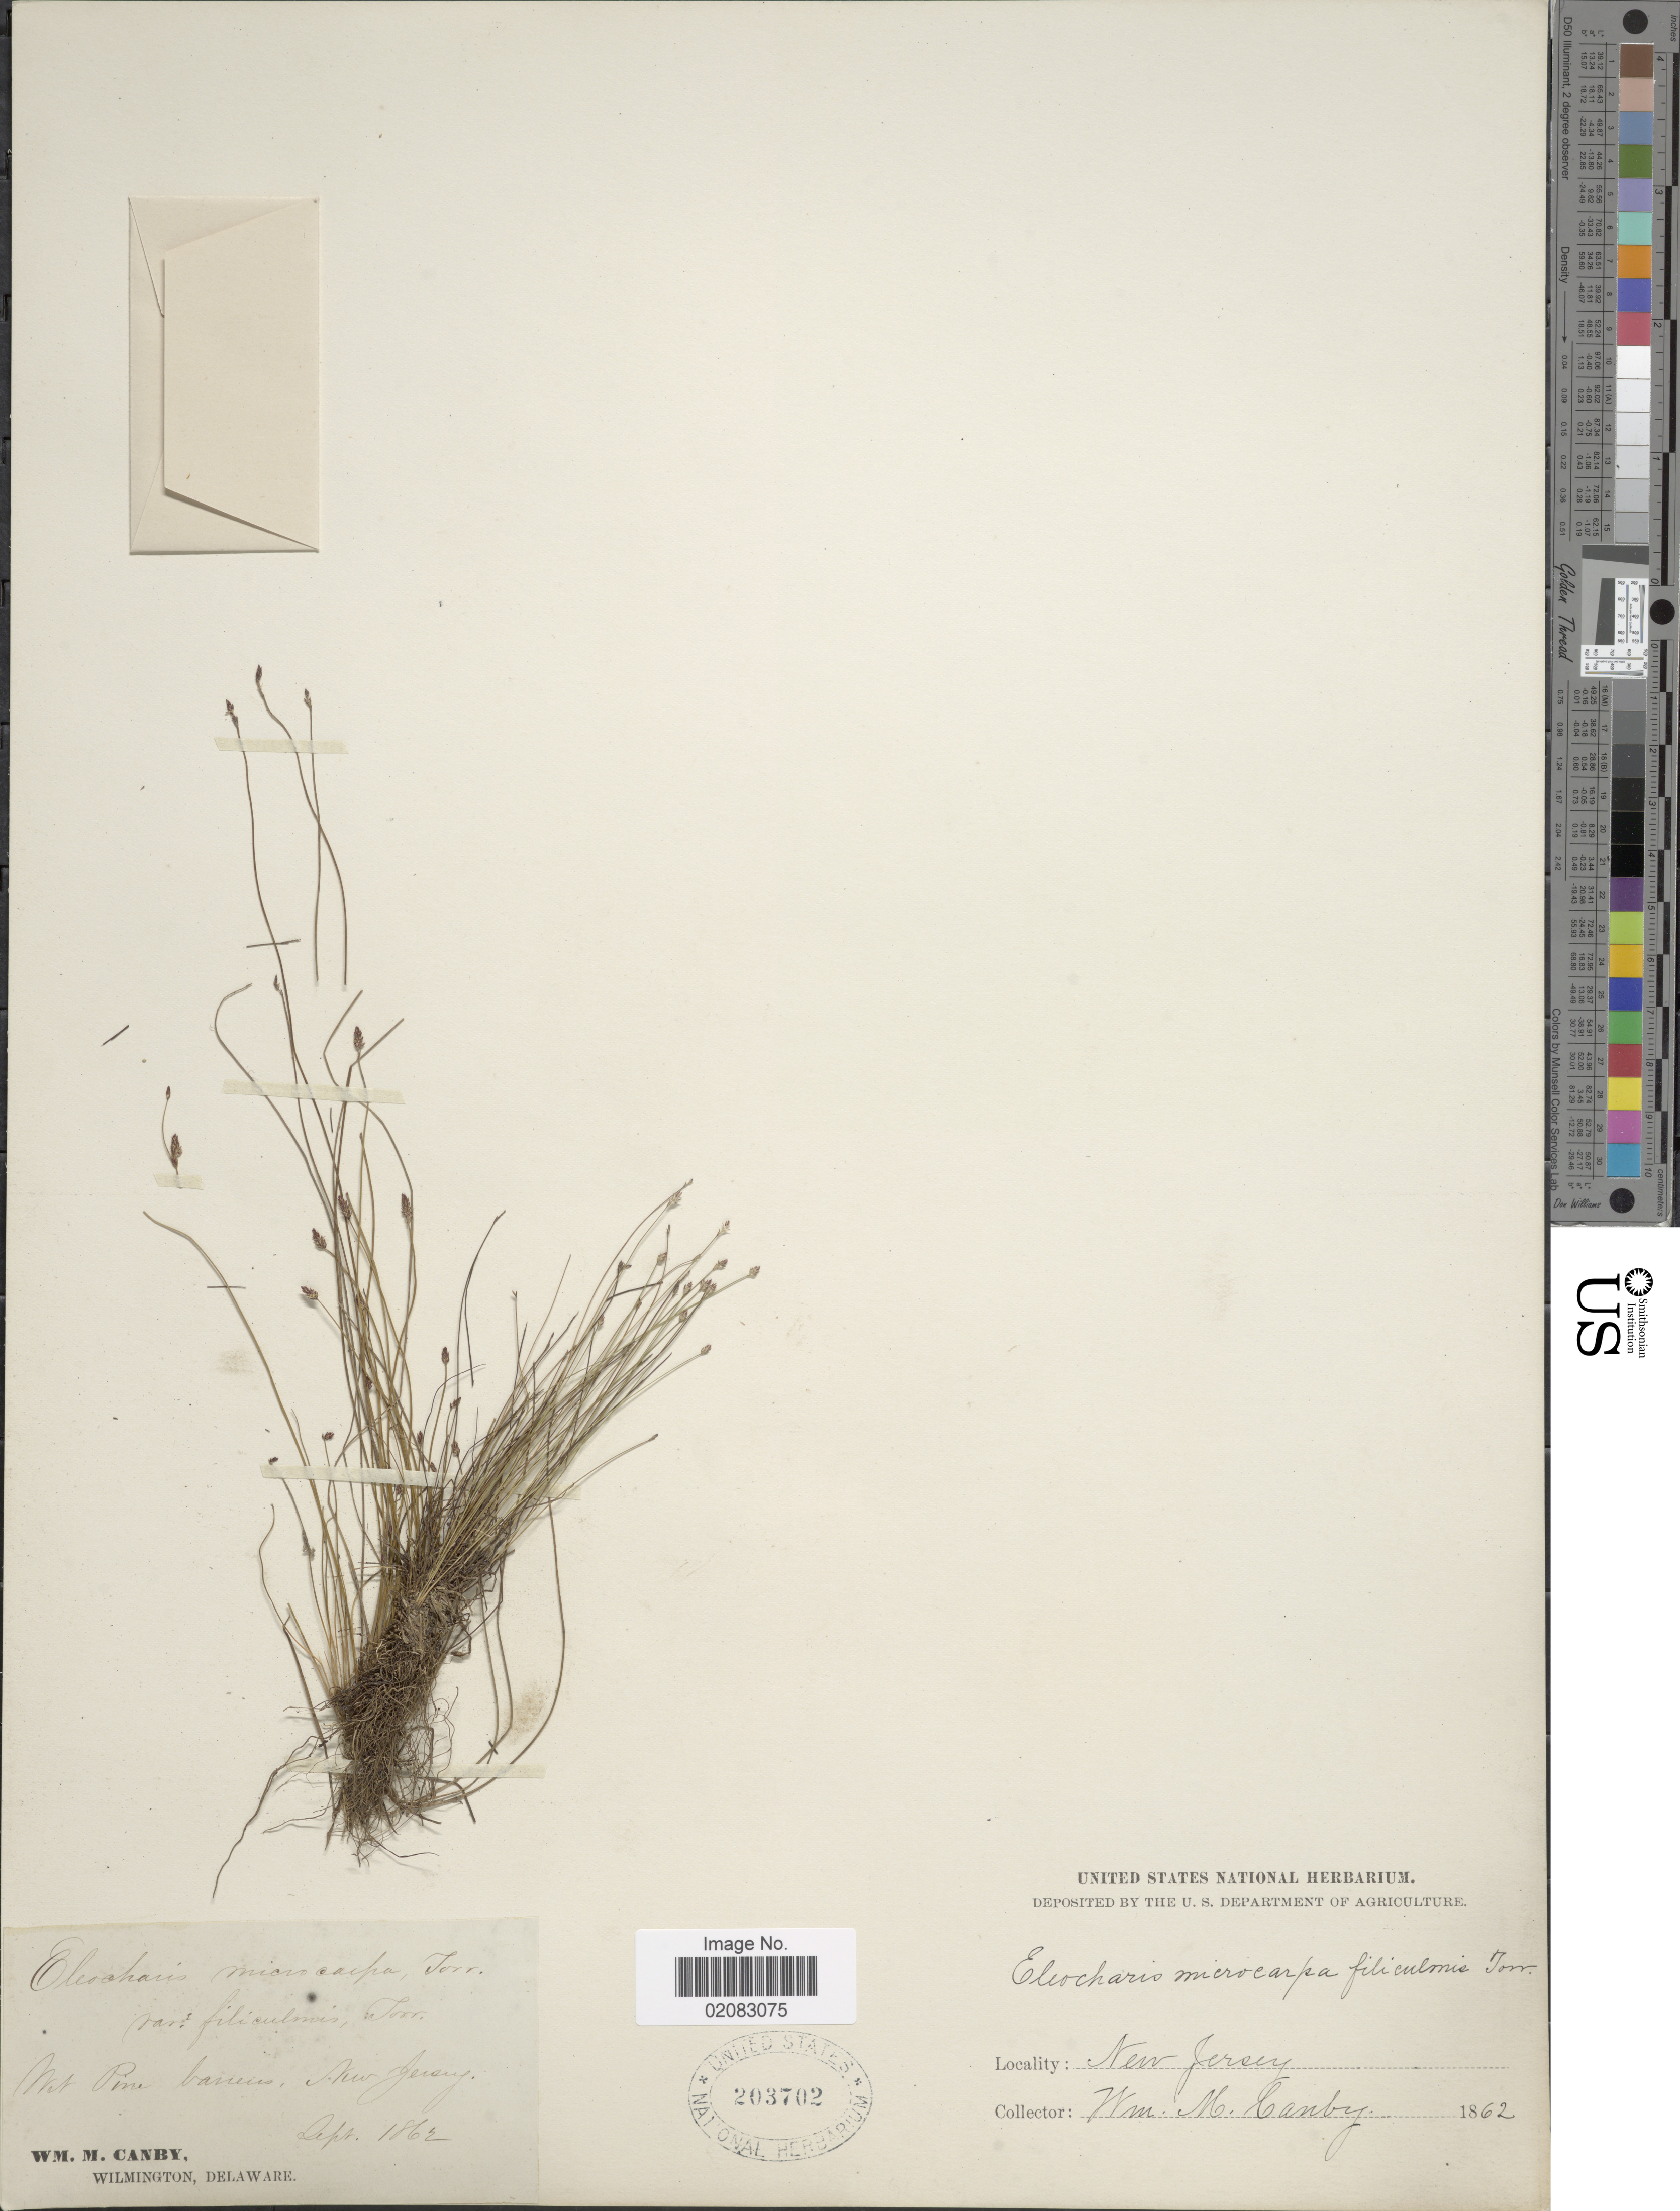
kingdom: Plantae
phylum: Tracheophyta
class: Liliopsida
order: Poales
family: Cyperaceae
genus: Eleocharis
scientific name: Eleocharis microcarpa var. filiculmis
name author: Torr.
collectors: W. M. Canby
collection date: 1862-09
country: United States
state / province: New Jersey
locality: Wet Pine barrens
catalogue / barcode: US 203702